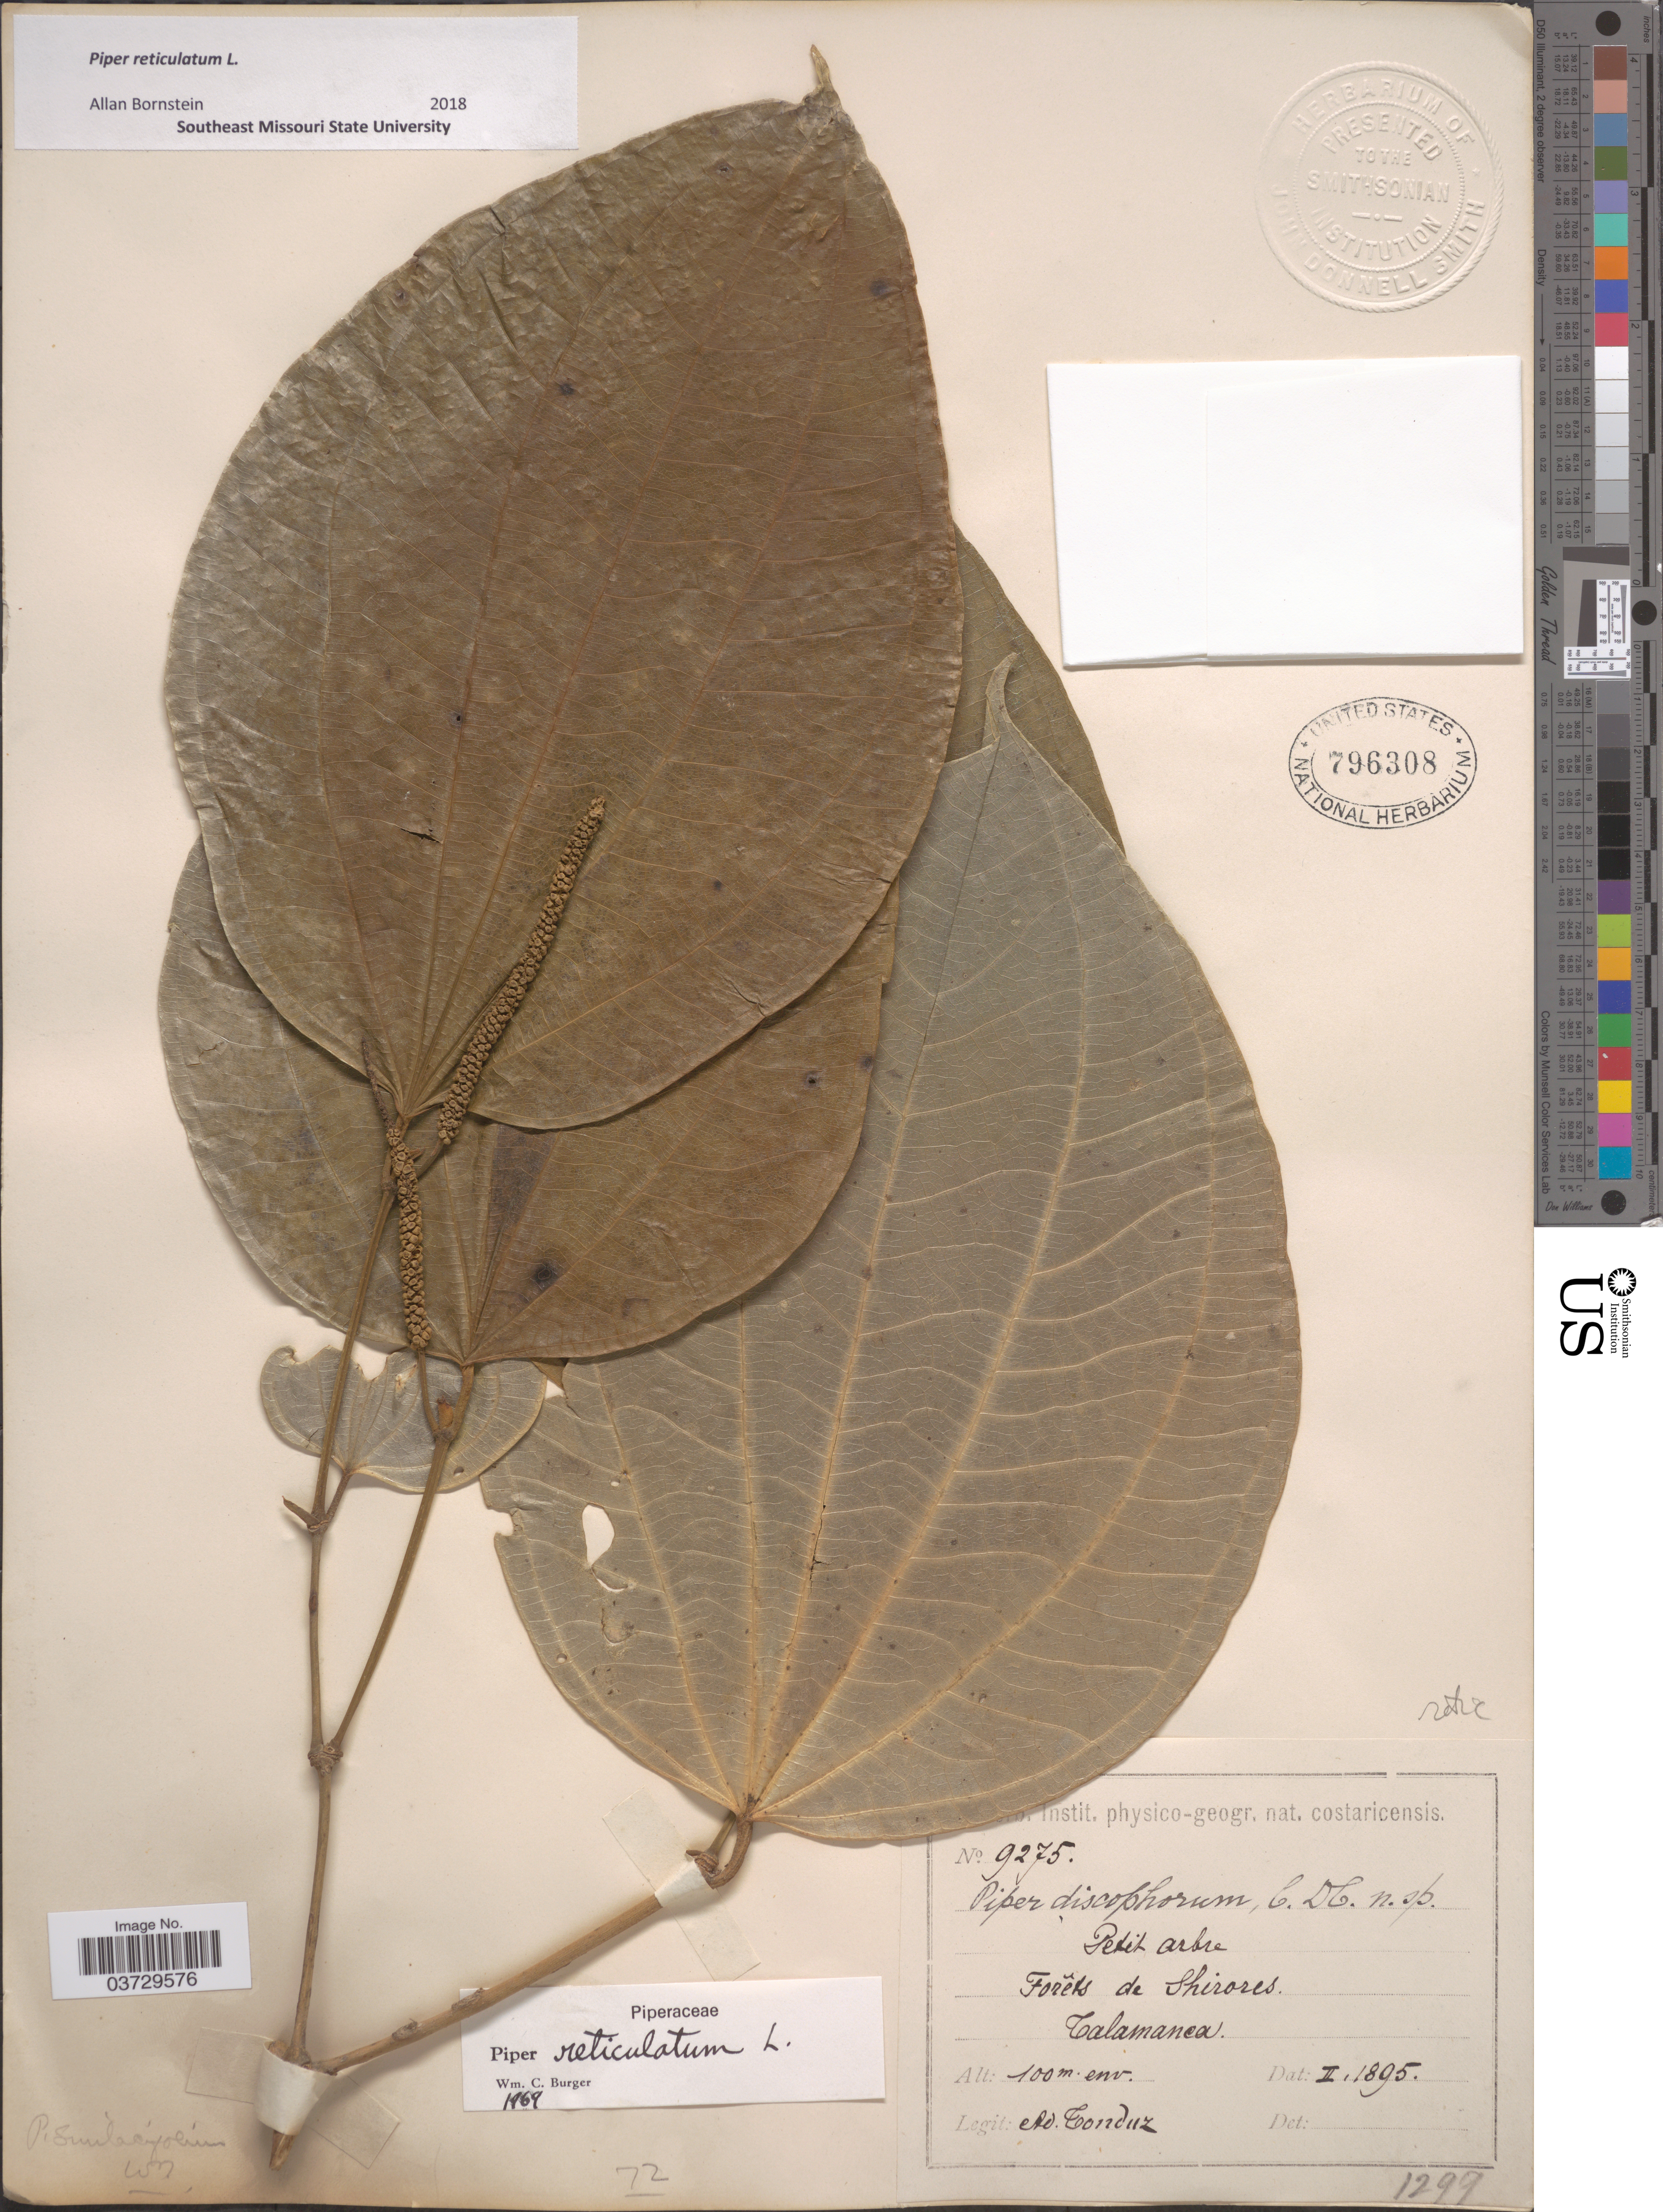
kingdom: Plantae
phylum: Tracheophyta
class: Magnoliopsida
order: Piperales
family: Piperaceae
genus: Piper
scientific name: Piper reticulatum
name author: L.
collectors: A. Tonduz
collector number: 9275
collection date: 1895-02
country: Costa Rica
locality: Forêts de Shirores. Talamanca.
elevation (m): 100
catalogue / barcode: US 796308